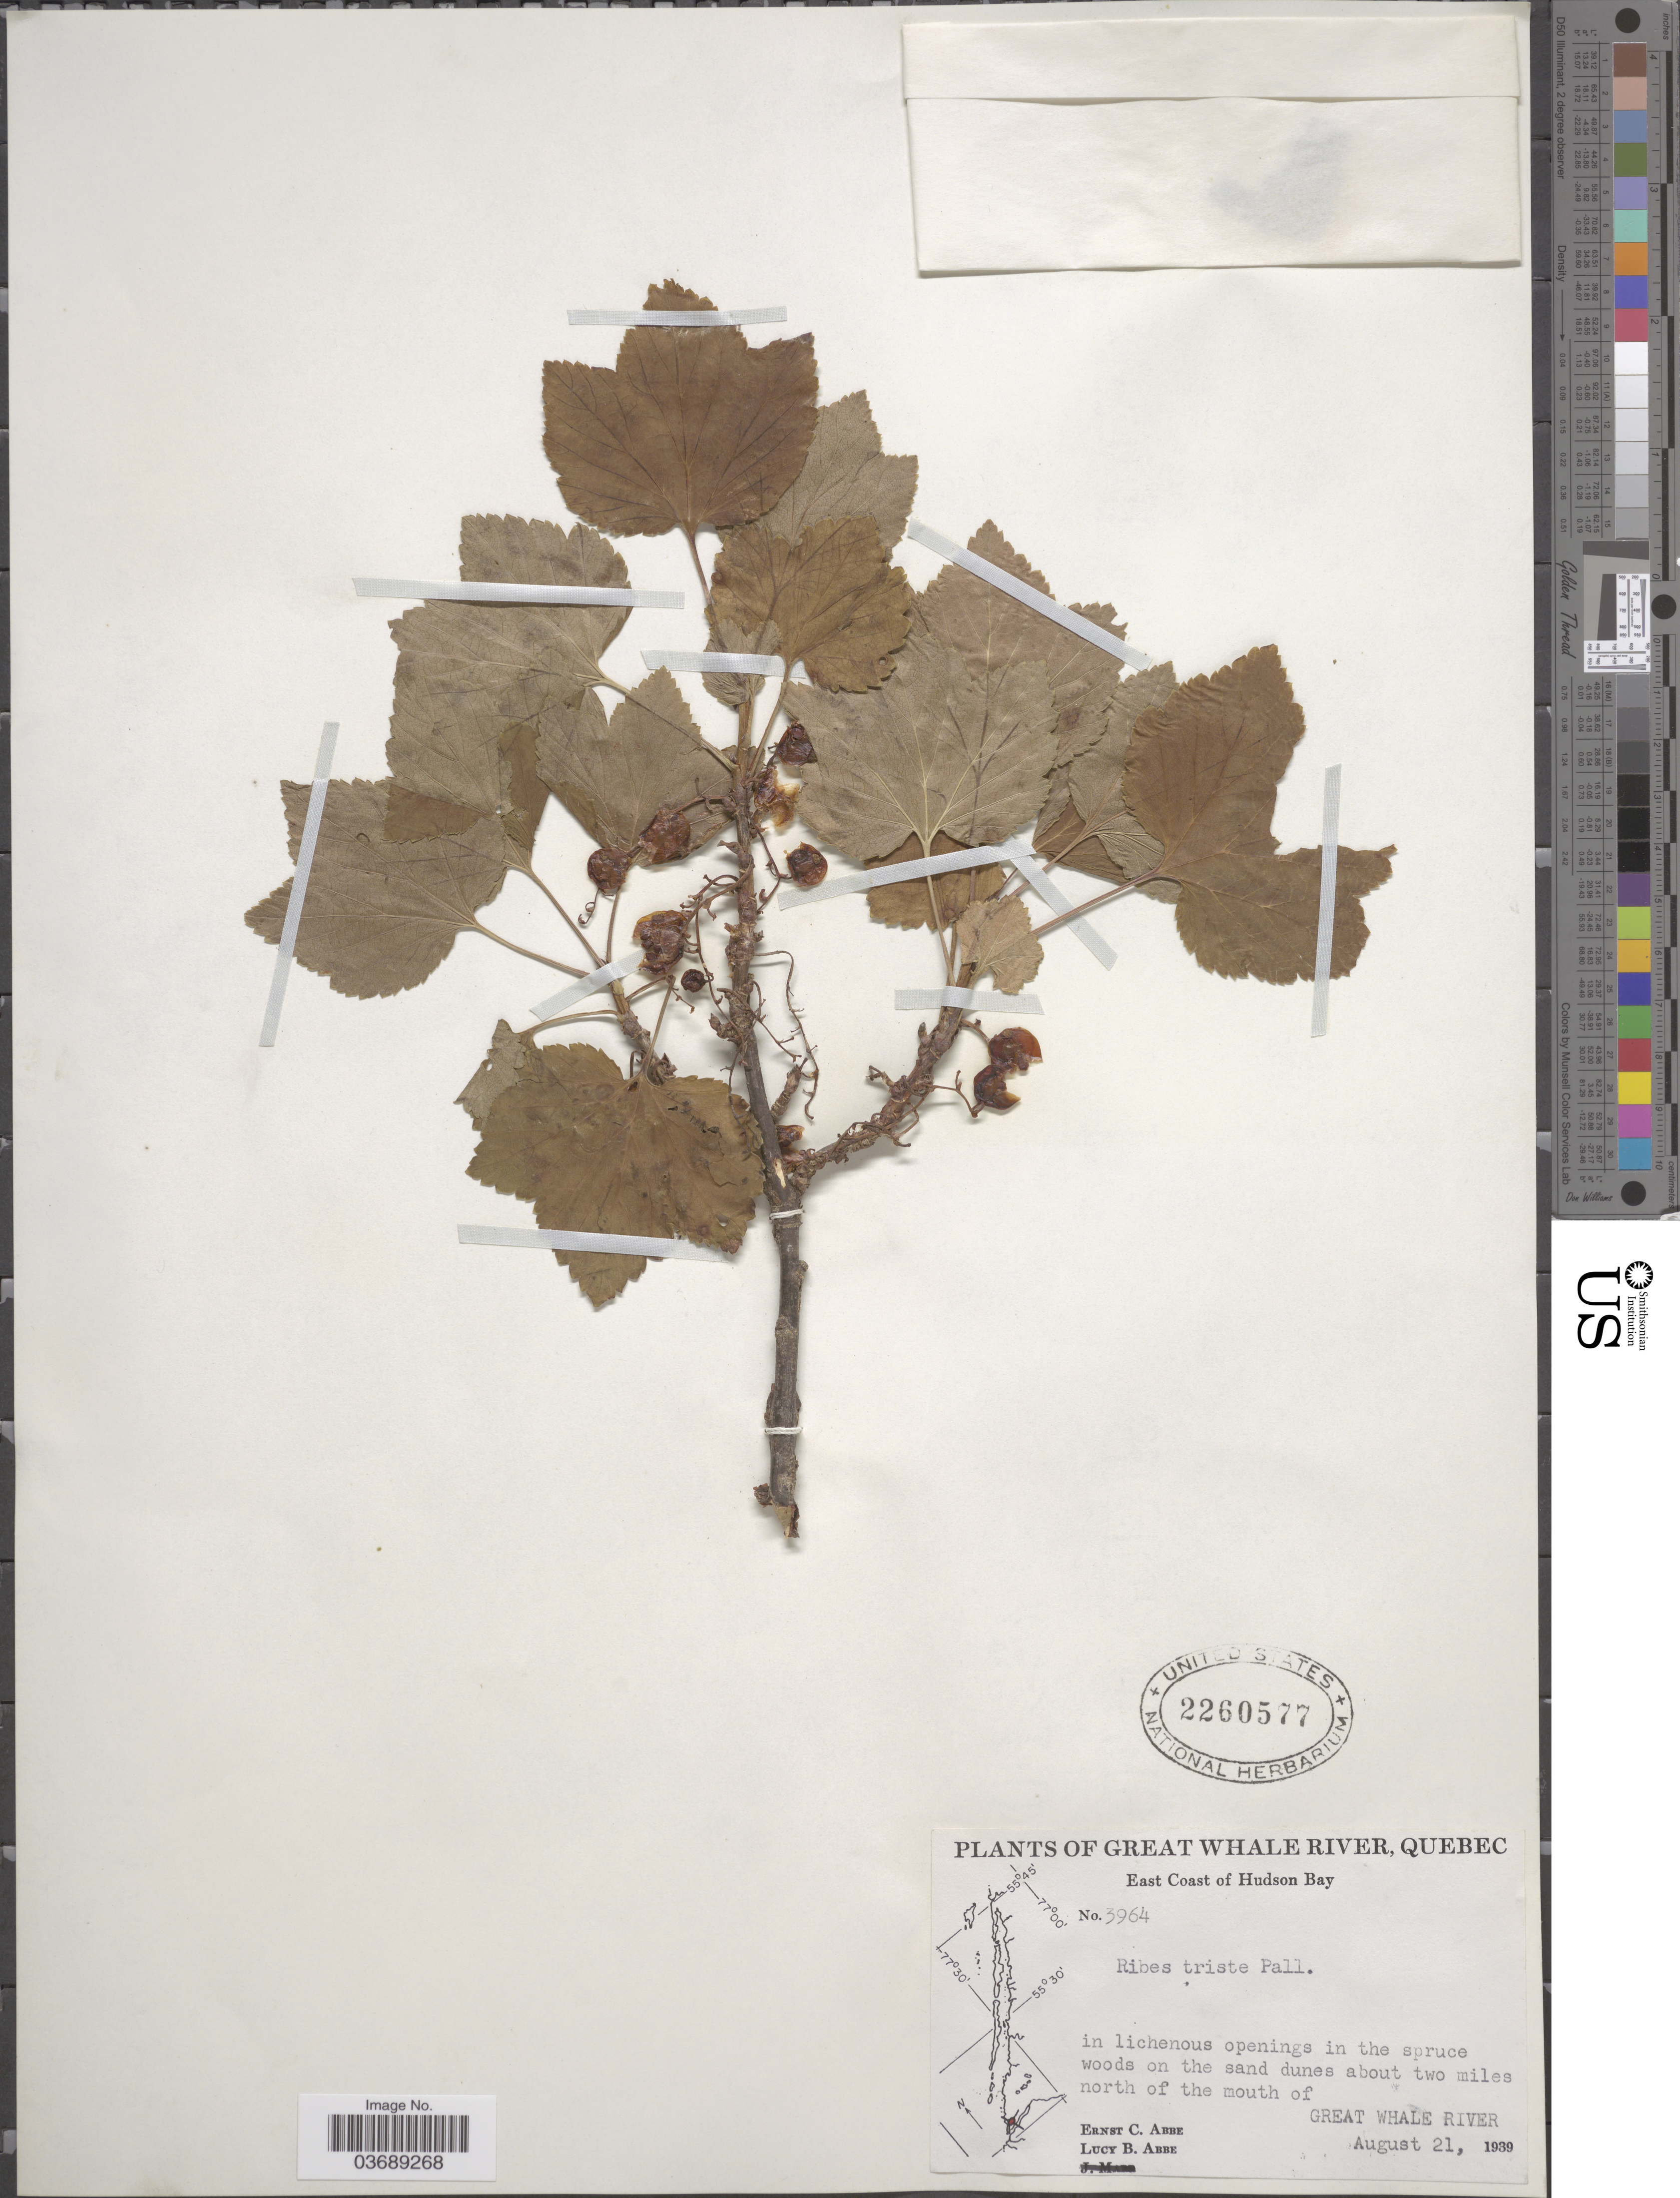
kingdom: Plantae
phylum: Tracheophyta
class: Magnoliopsida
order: Saxifragales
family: Grossulariaceae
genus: Ribes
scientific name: Ribes triste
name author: Pall.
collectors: E. C. Abbe & L. B. Abbe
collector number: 3964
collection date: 1939-08-21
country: Canada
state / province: Quebec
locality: Great Whale River. East Coast of Hudson Bay. In lichenous openings in the spruce woods on the sand dunes about two miles north of the mouth of Great Whale River.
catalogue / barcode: US 2260577